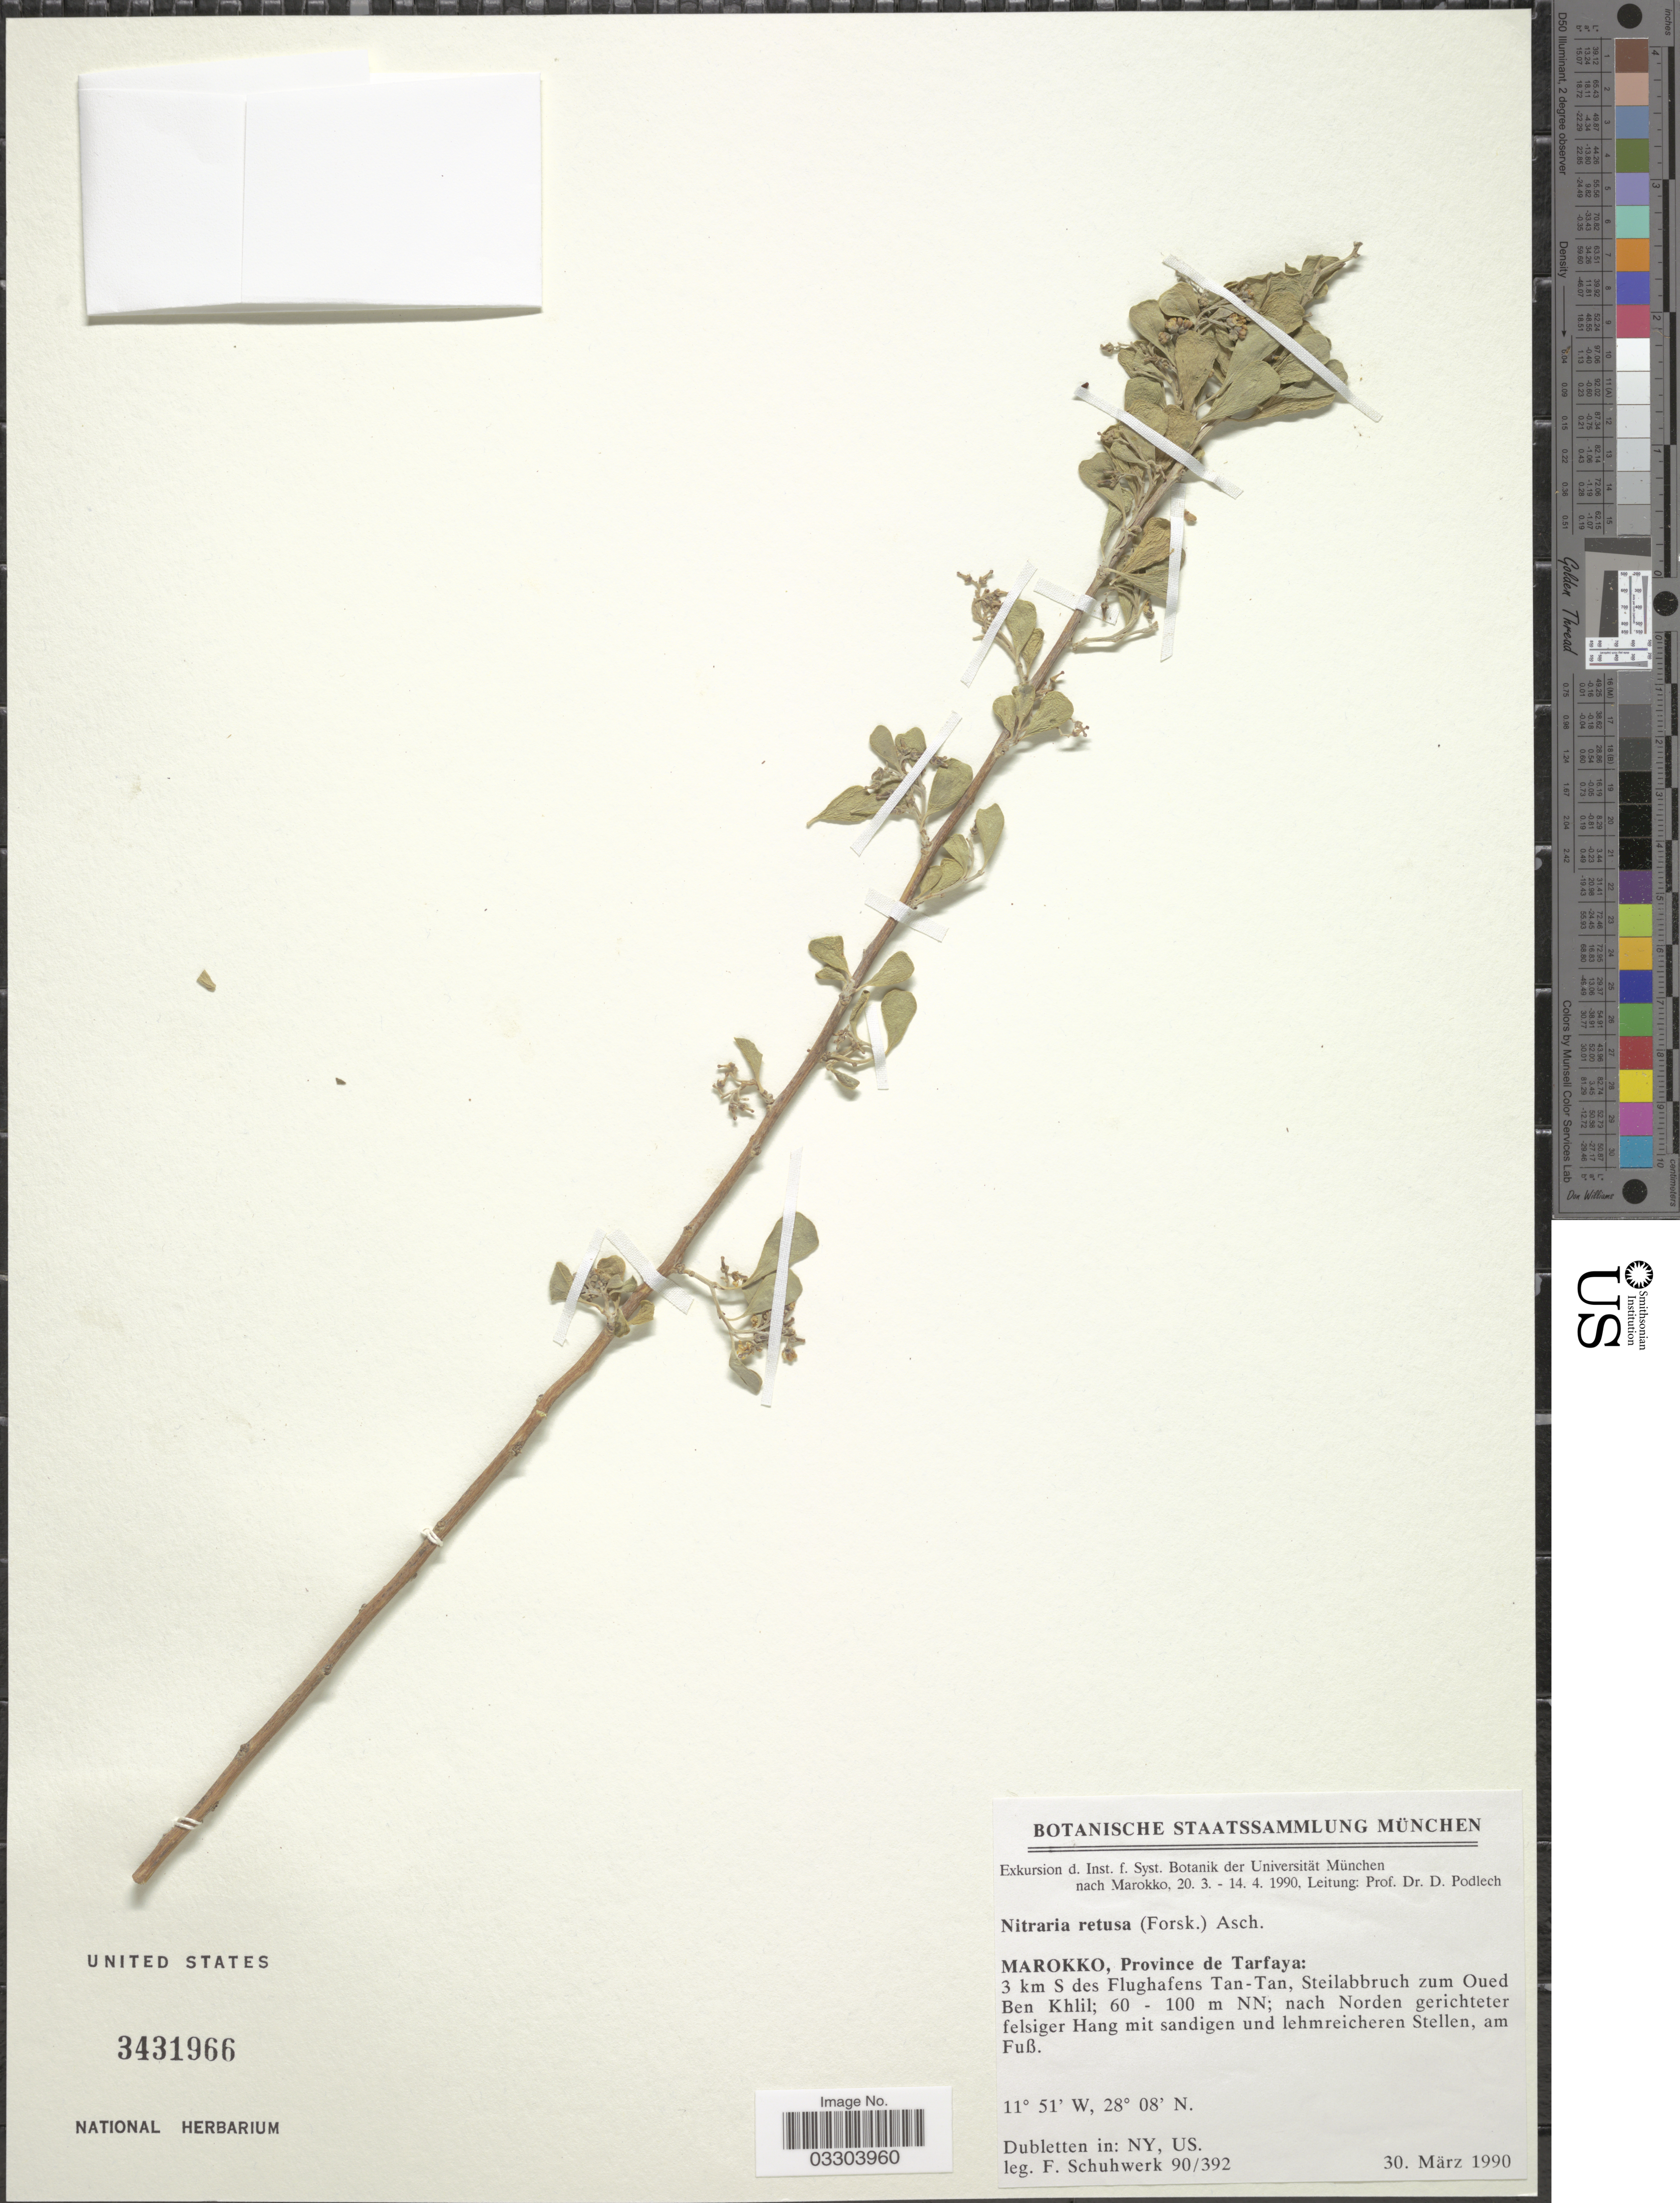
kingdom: Plantae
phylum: Tracheophyta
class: Magnoliopsida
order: Sapindales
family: Nitrariaceae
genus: Nitraria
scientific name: Nitraria retusa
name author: (Forssk.) Asch.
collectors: Schuhwerk, F.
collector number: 90/392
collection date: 1990-03-30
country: Morocco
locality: Province de Tarfaya: 3 km S des Flughafens Tan-Tan, Steilabbruch zum Oued Ben Khlil; 60-100 m NN; nach Norden gerichteter felsiger Hang mit sandigen und lehmreicheren Stellen, am Fuß.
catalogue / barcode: US 3431966